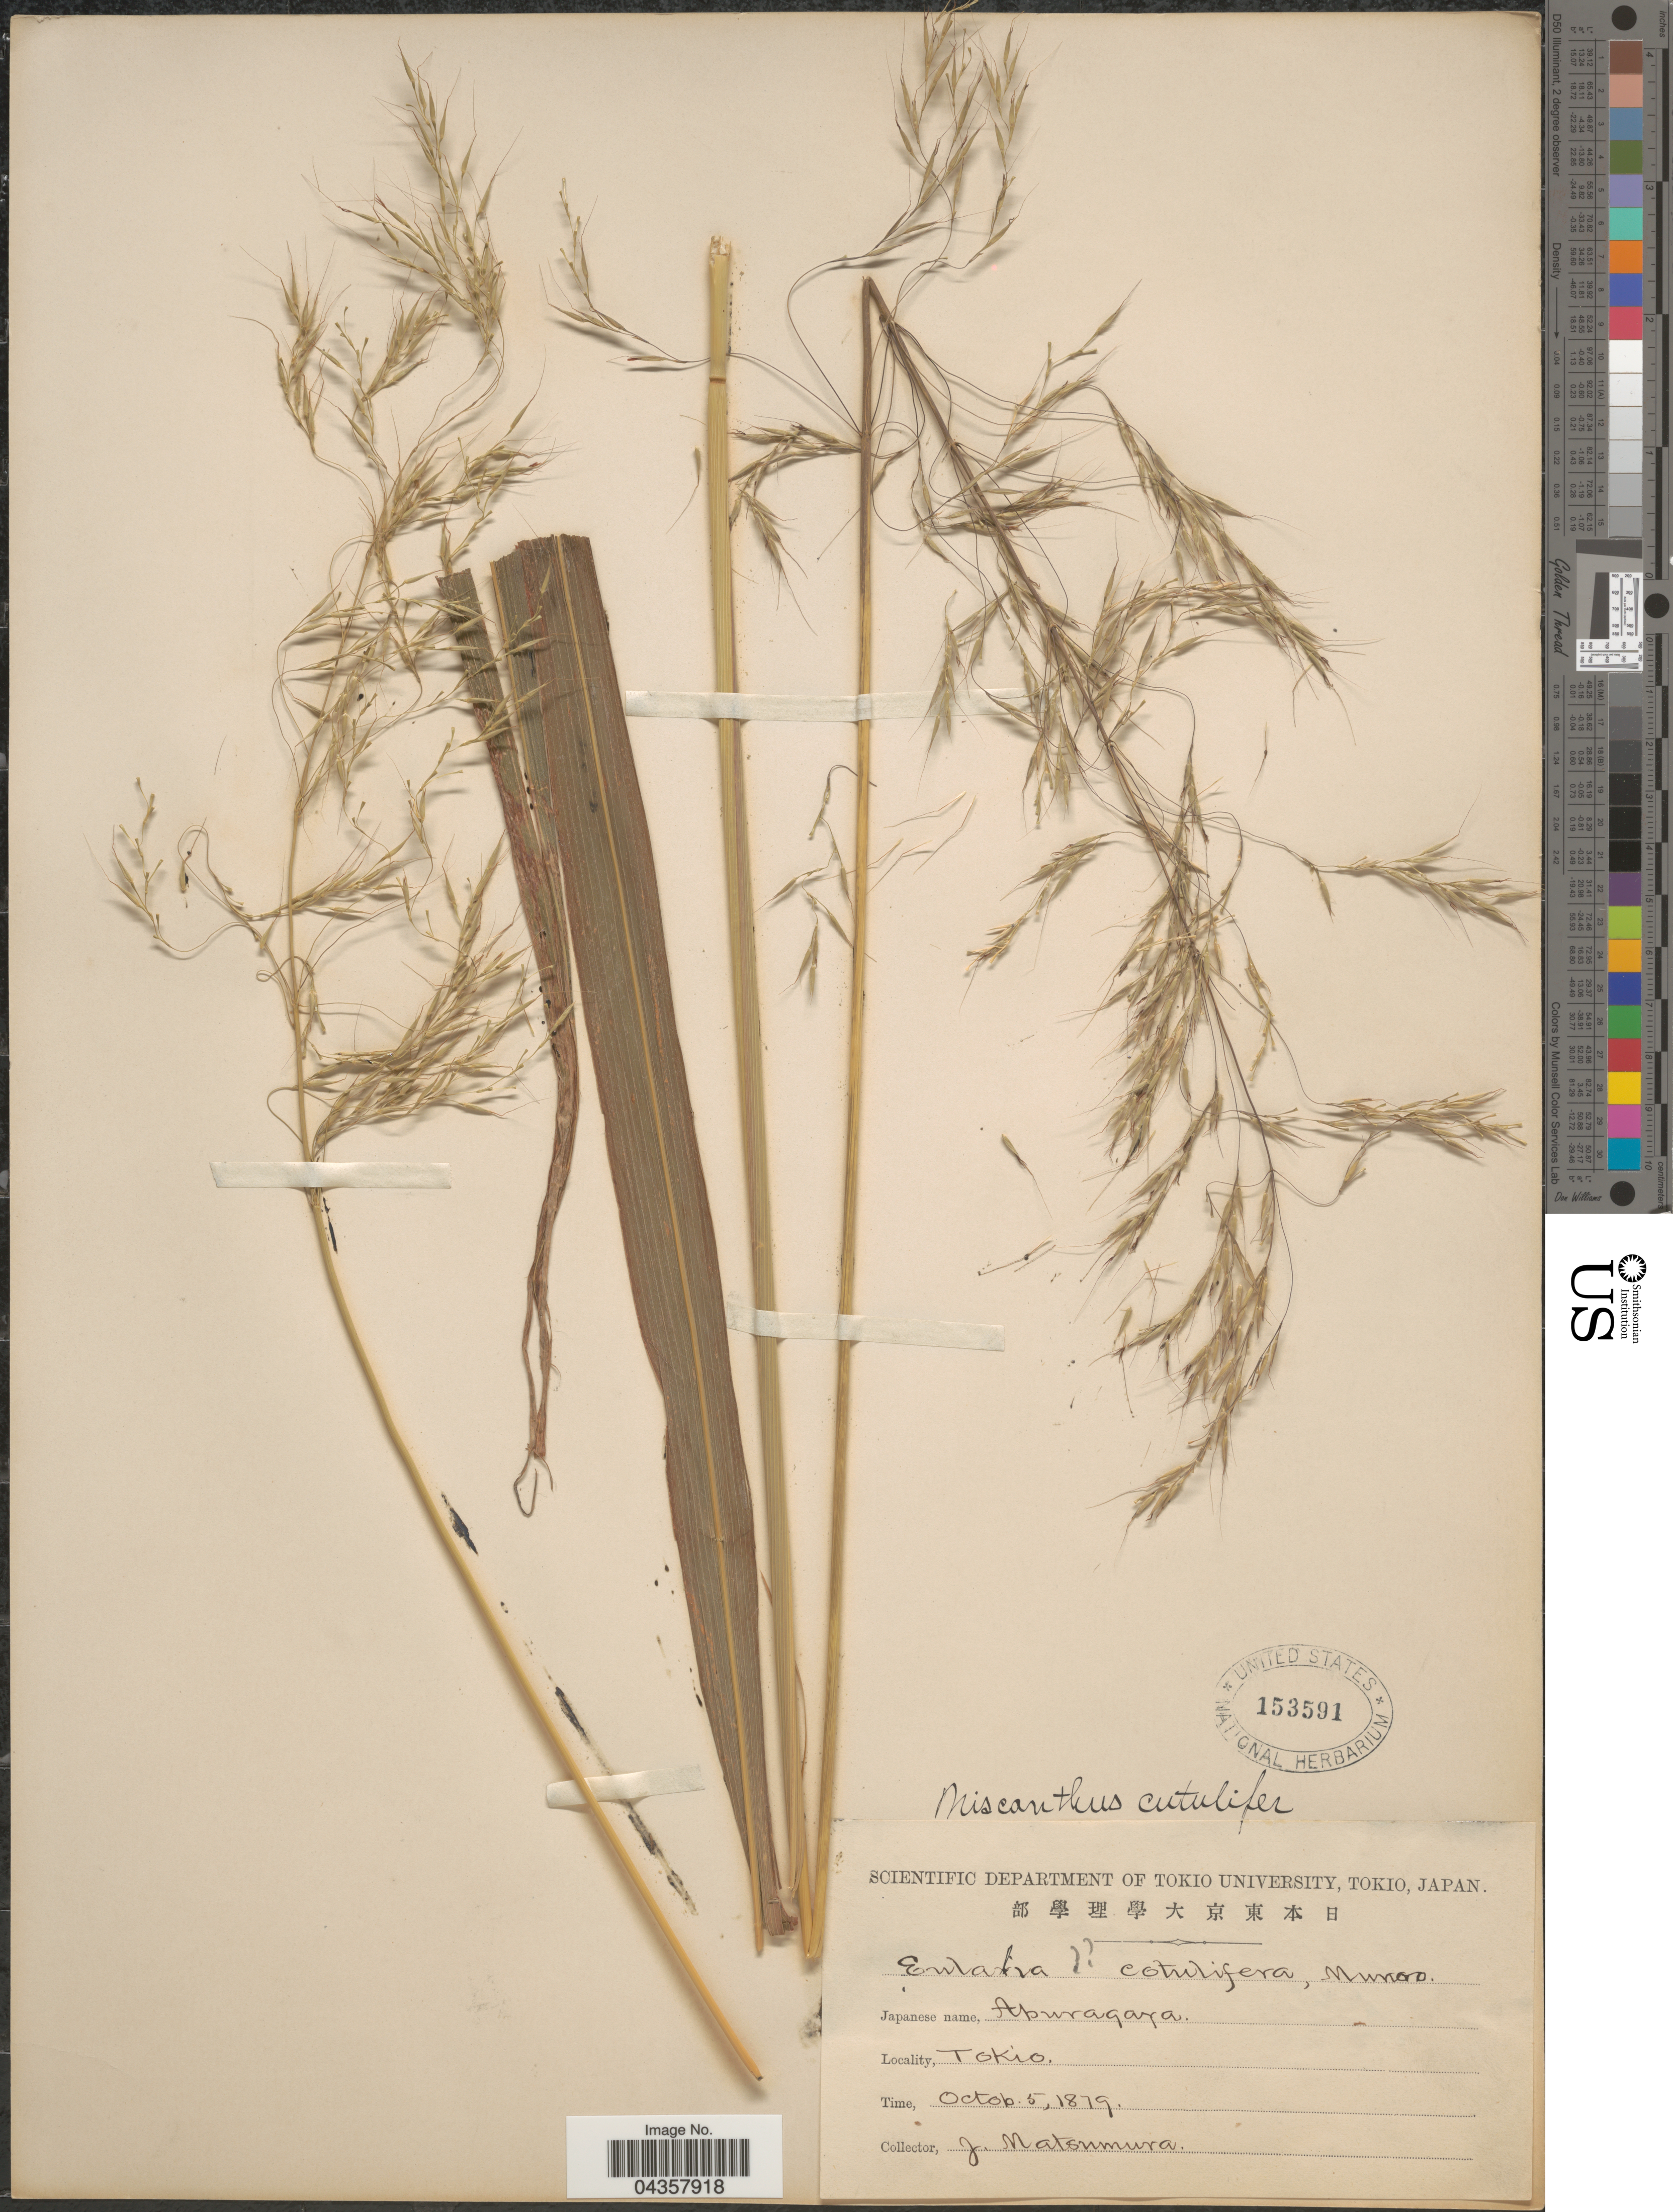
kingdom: Plantae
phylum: Tracheophyta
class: Liliopsida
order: Poales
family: Poaceae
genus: Spodiopogon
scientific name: Spodiopogon cotulifer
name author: (Thunb.) Hack.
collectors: J. Matsumura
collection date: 1879-10-05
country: Japan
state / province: Tokyo, Federal City of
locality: Tokio.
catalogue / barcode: US 153591